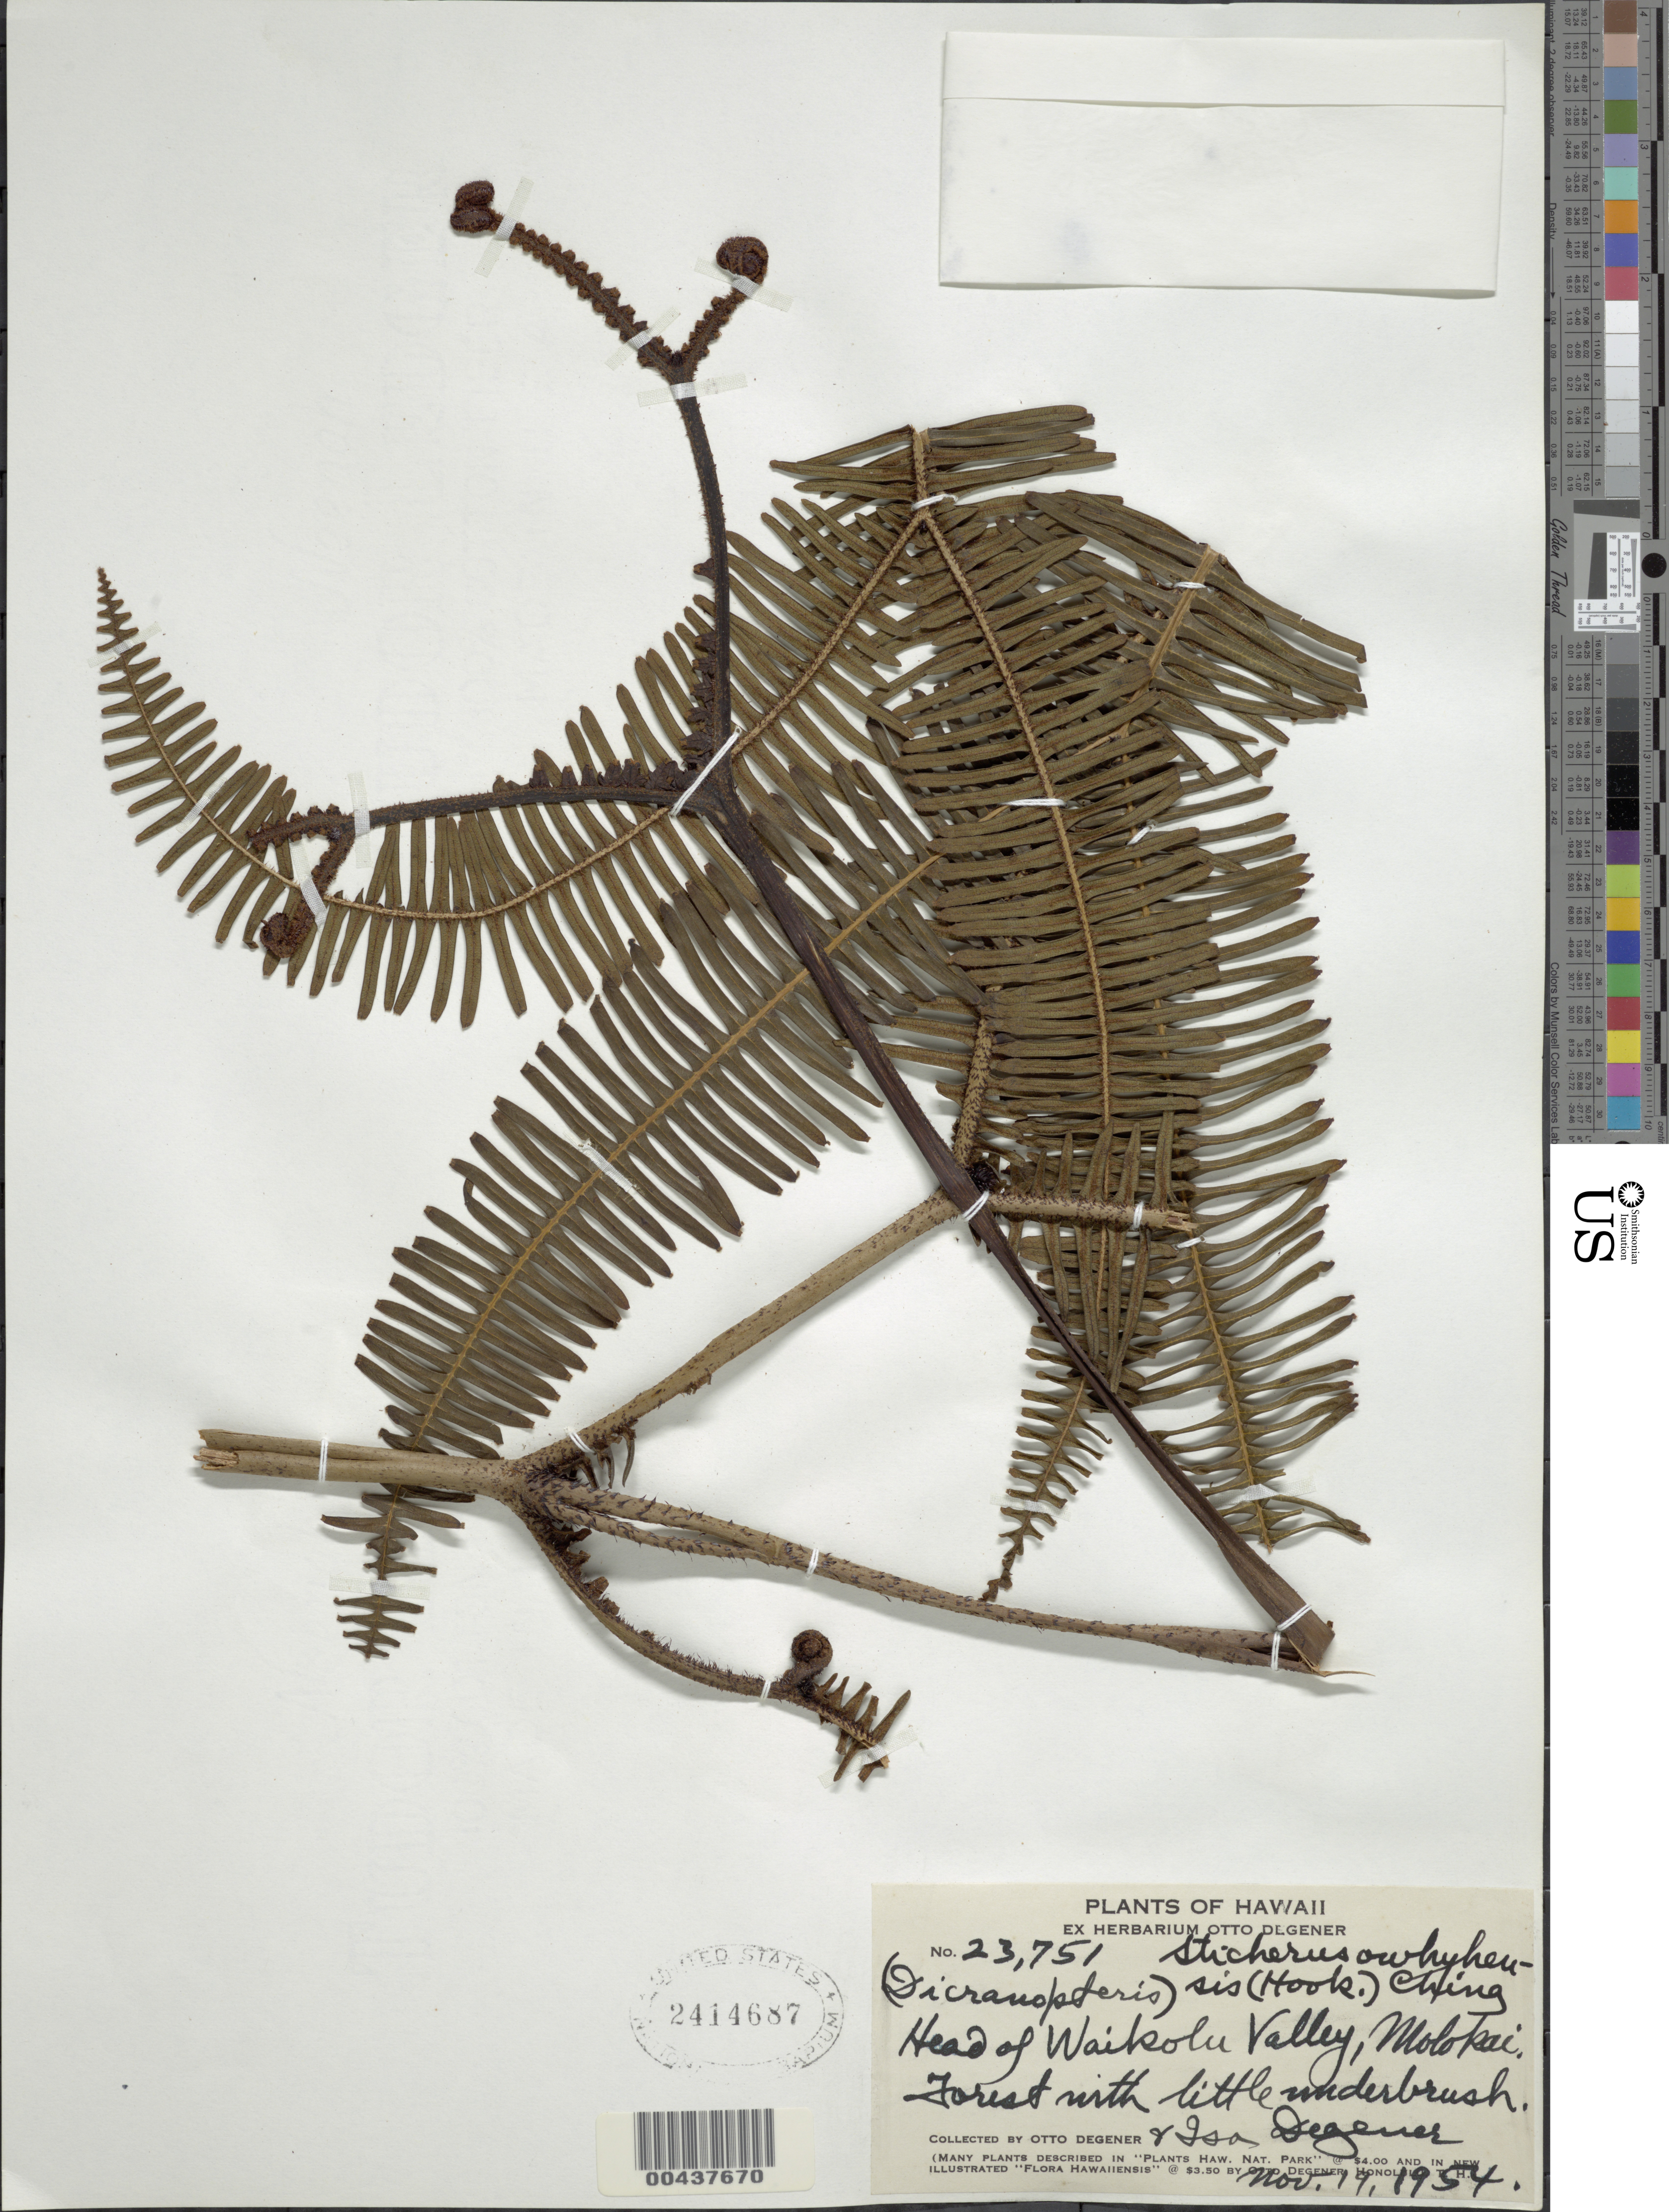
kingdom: Plantae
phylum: Tracheophyta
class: Polypodiopsida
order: Gleicheniales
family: Gleicheniaceae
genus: Sticherus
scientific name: Sticherus owhyhensis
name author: (Hook.) Ching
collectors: O. Degener & I. Degener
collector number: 23751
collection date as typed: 19 Nov 1954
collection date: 1954-11-19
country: United States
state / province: Hawaii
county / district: Maui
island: Moloka'i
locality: Head of Waikolu Valley, Molokai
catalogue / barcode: US 2414687